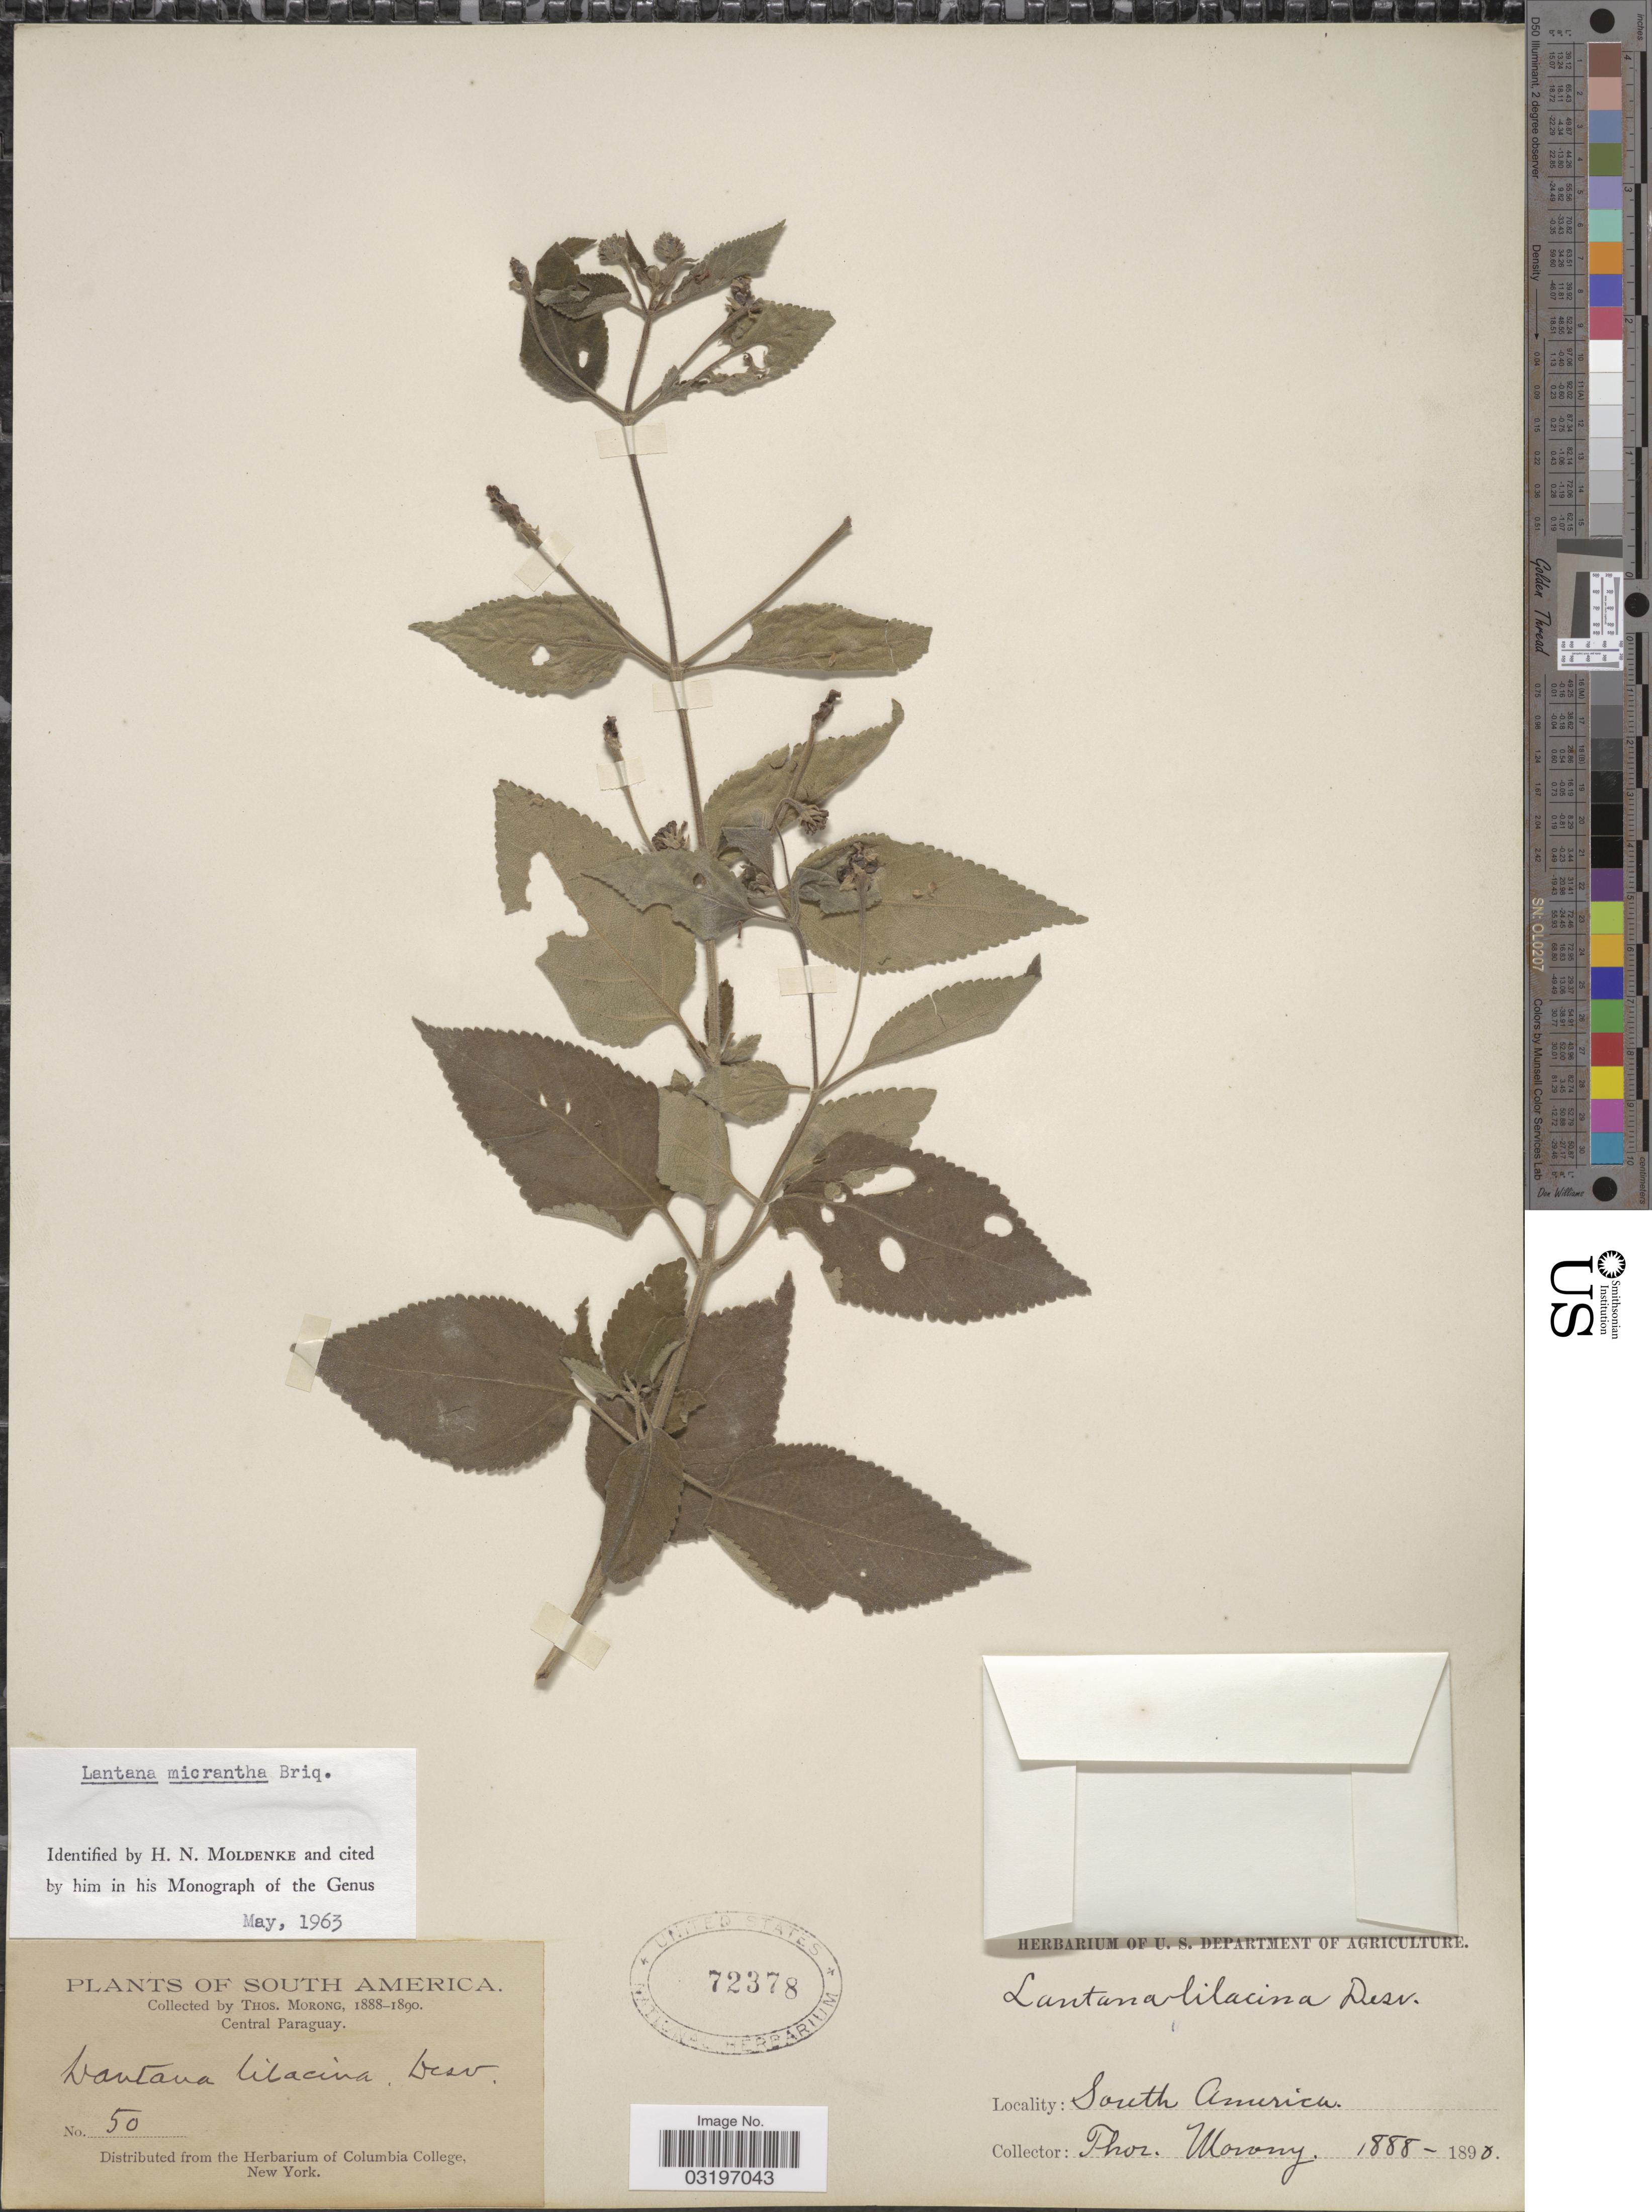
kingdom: Plantae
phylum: Tracheophyta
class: Magnoliopsida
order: Lamiales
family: Verbenaceae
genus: Lantana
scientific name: Lantana micrantha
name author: Briq.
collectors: ex herb. T. Morong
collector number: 50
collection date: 1888/1890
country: Paraguay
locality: Central Paraguay.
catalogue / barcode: US 72378